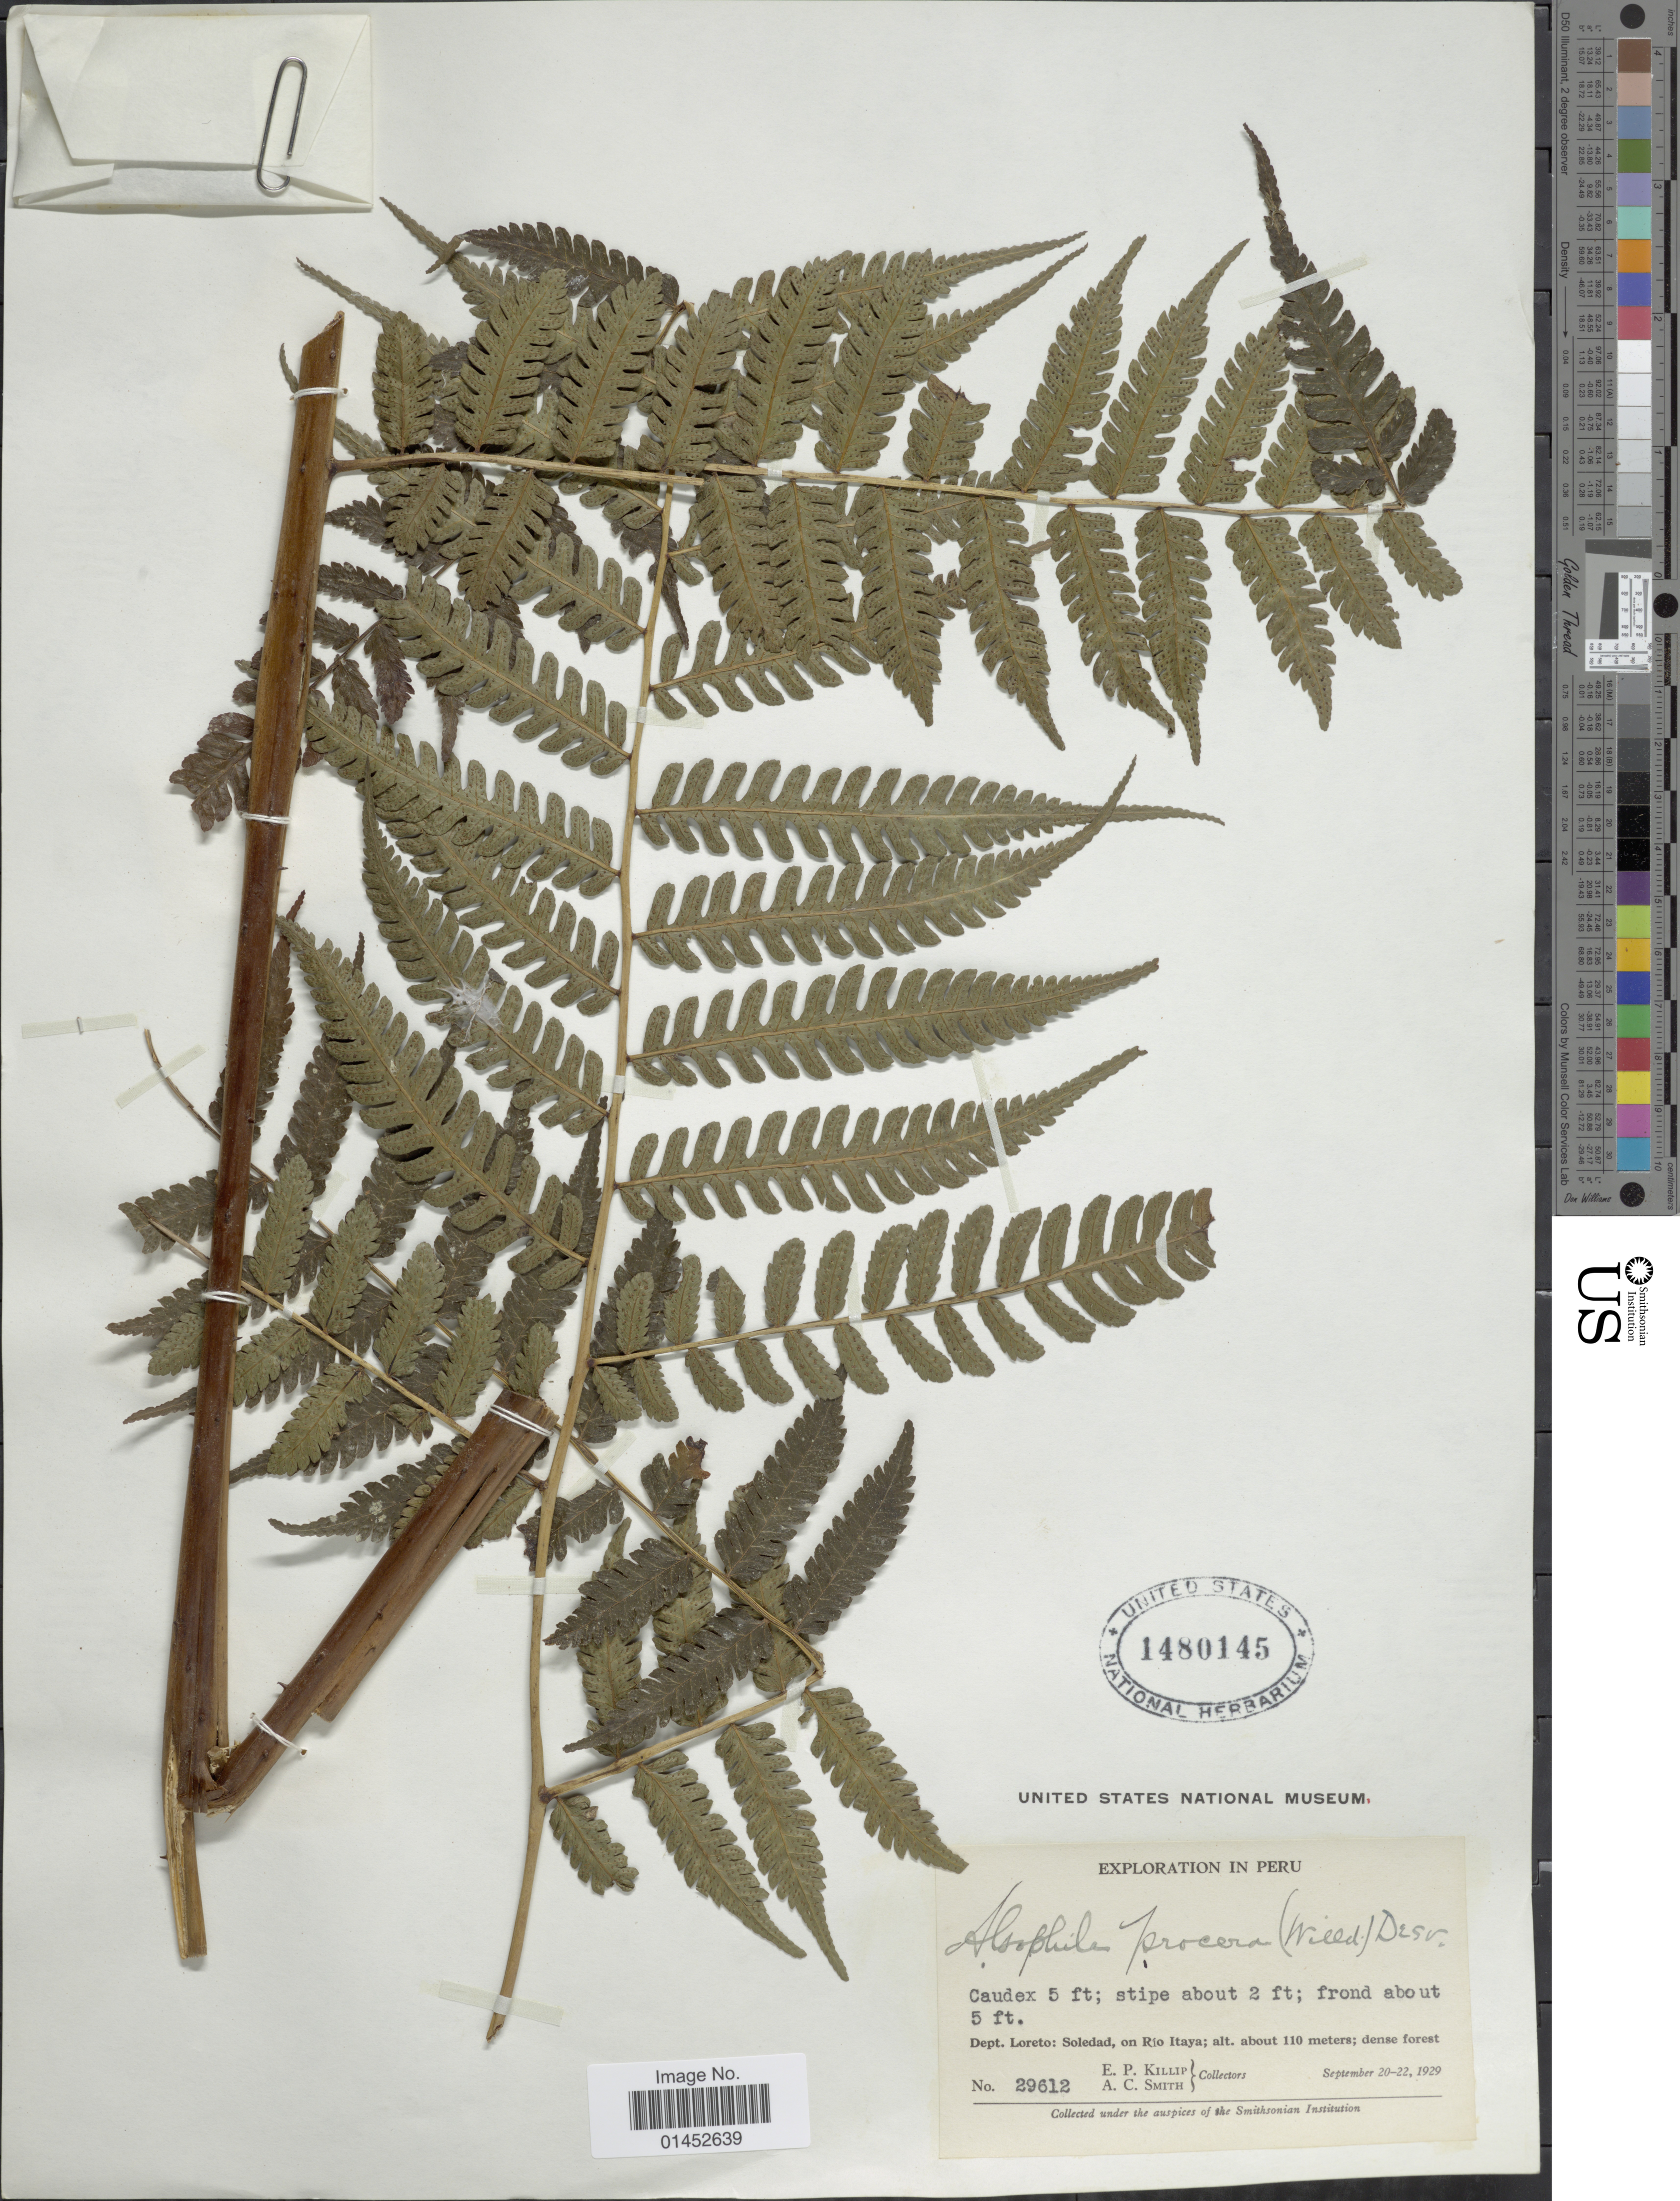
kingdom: Plantae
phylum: Tracheophyta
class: Polypodiopsida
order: Cyatheales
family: Cyatheaceae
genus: Cyathea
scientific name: Cyathea pungens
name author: (Willd.) Domin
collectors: E. P. Killip & A. C. Smith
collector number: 29612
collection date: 1929-09-20/1929-09-22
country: Peru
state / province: Loreto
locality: Dept. Loreto: Soledad, on Rio Itaya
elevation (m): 110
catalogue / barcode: US 1480145